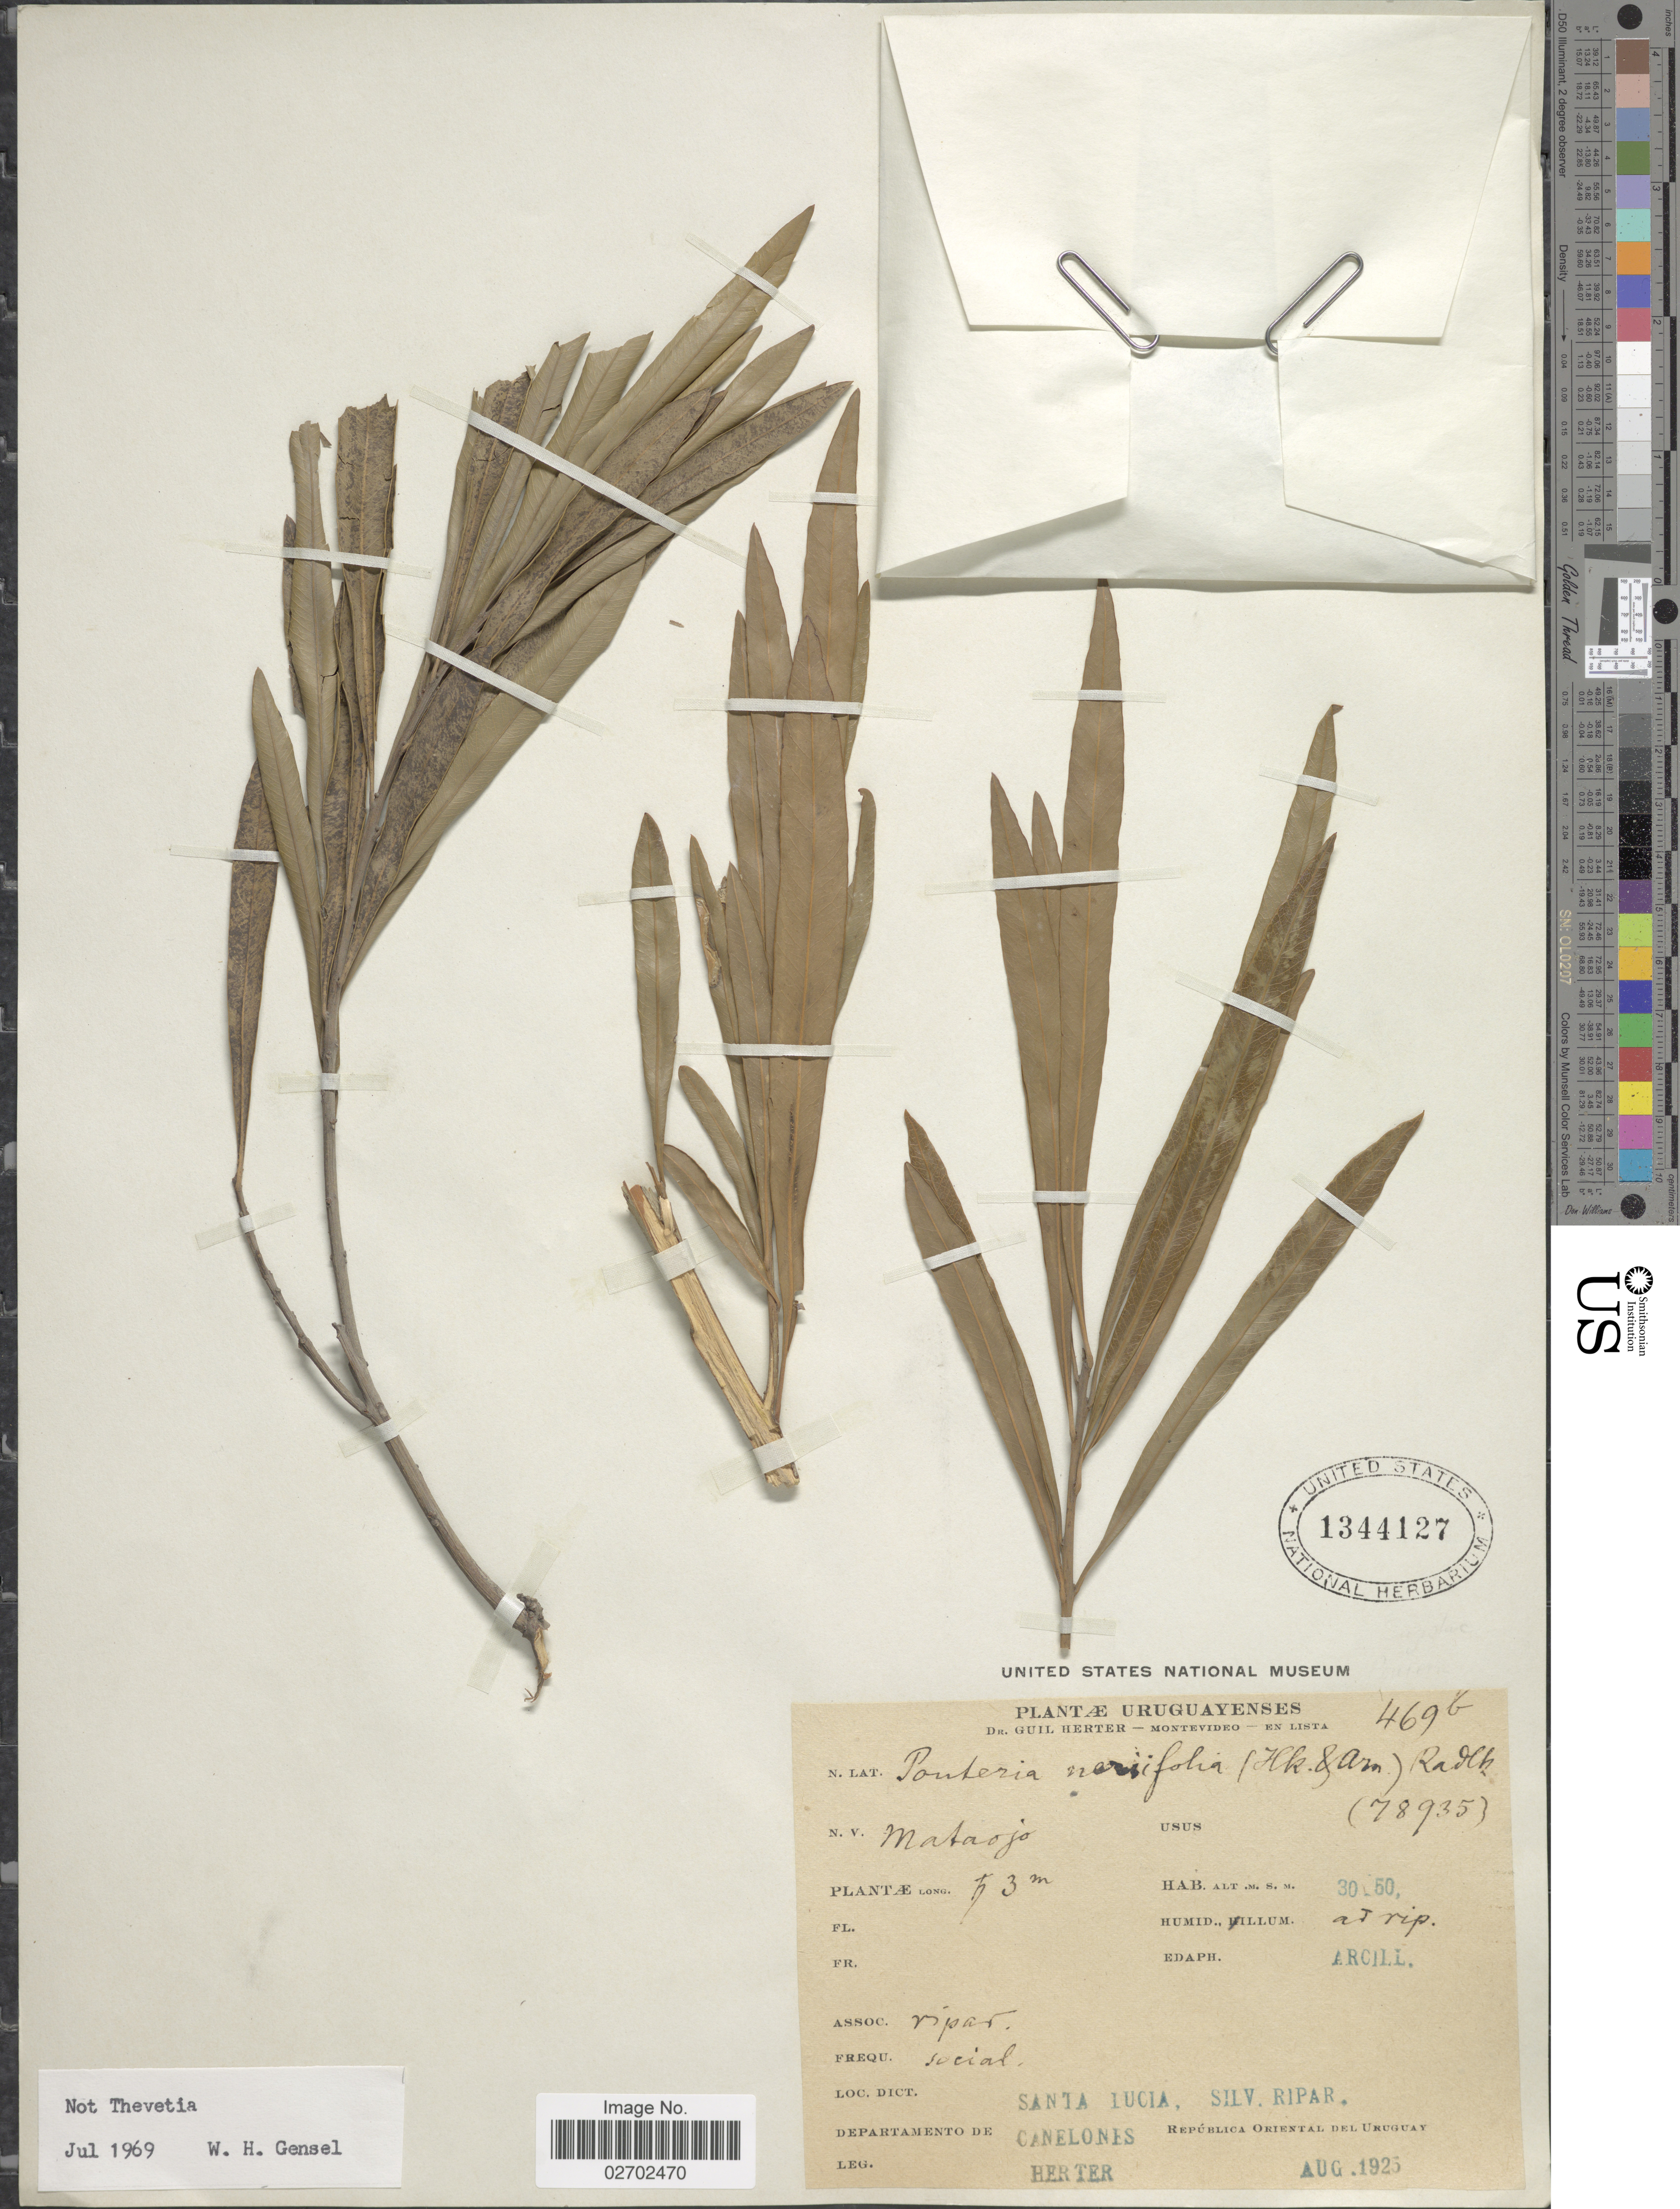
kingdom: Plantae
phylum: Tracheophyta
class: Magnoliopsida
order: Ericales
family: Sapotaceae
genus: Pouteria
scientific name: Pouteria salicifolia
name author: (Spreng.) Radlk.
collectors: G. Herter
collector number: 469b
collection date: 1925-08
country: Uruguay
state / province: Canelones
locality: Santa Lucia, Silv. Ripar. Departamento de Canelones. Republica Oriental del Uruguay.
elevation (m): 30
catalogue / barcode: US 1344127